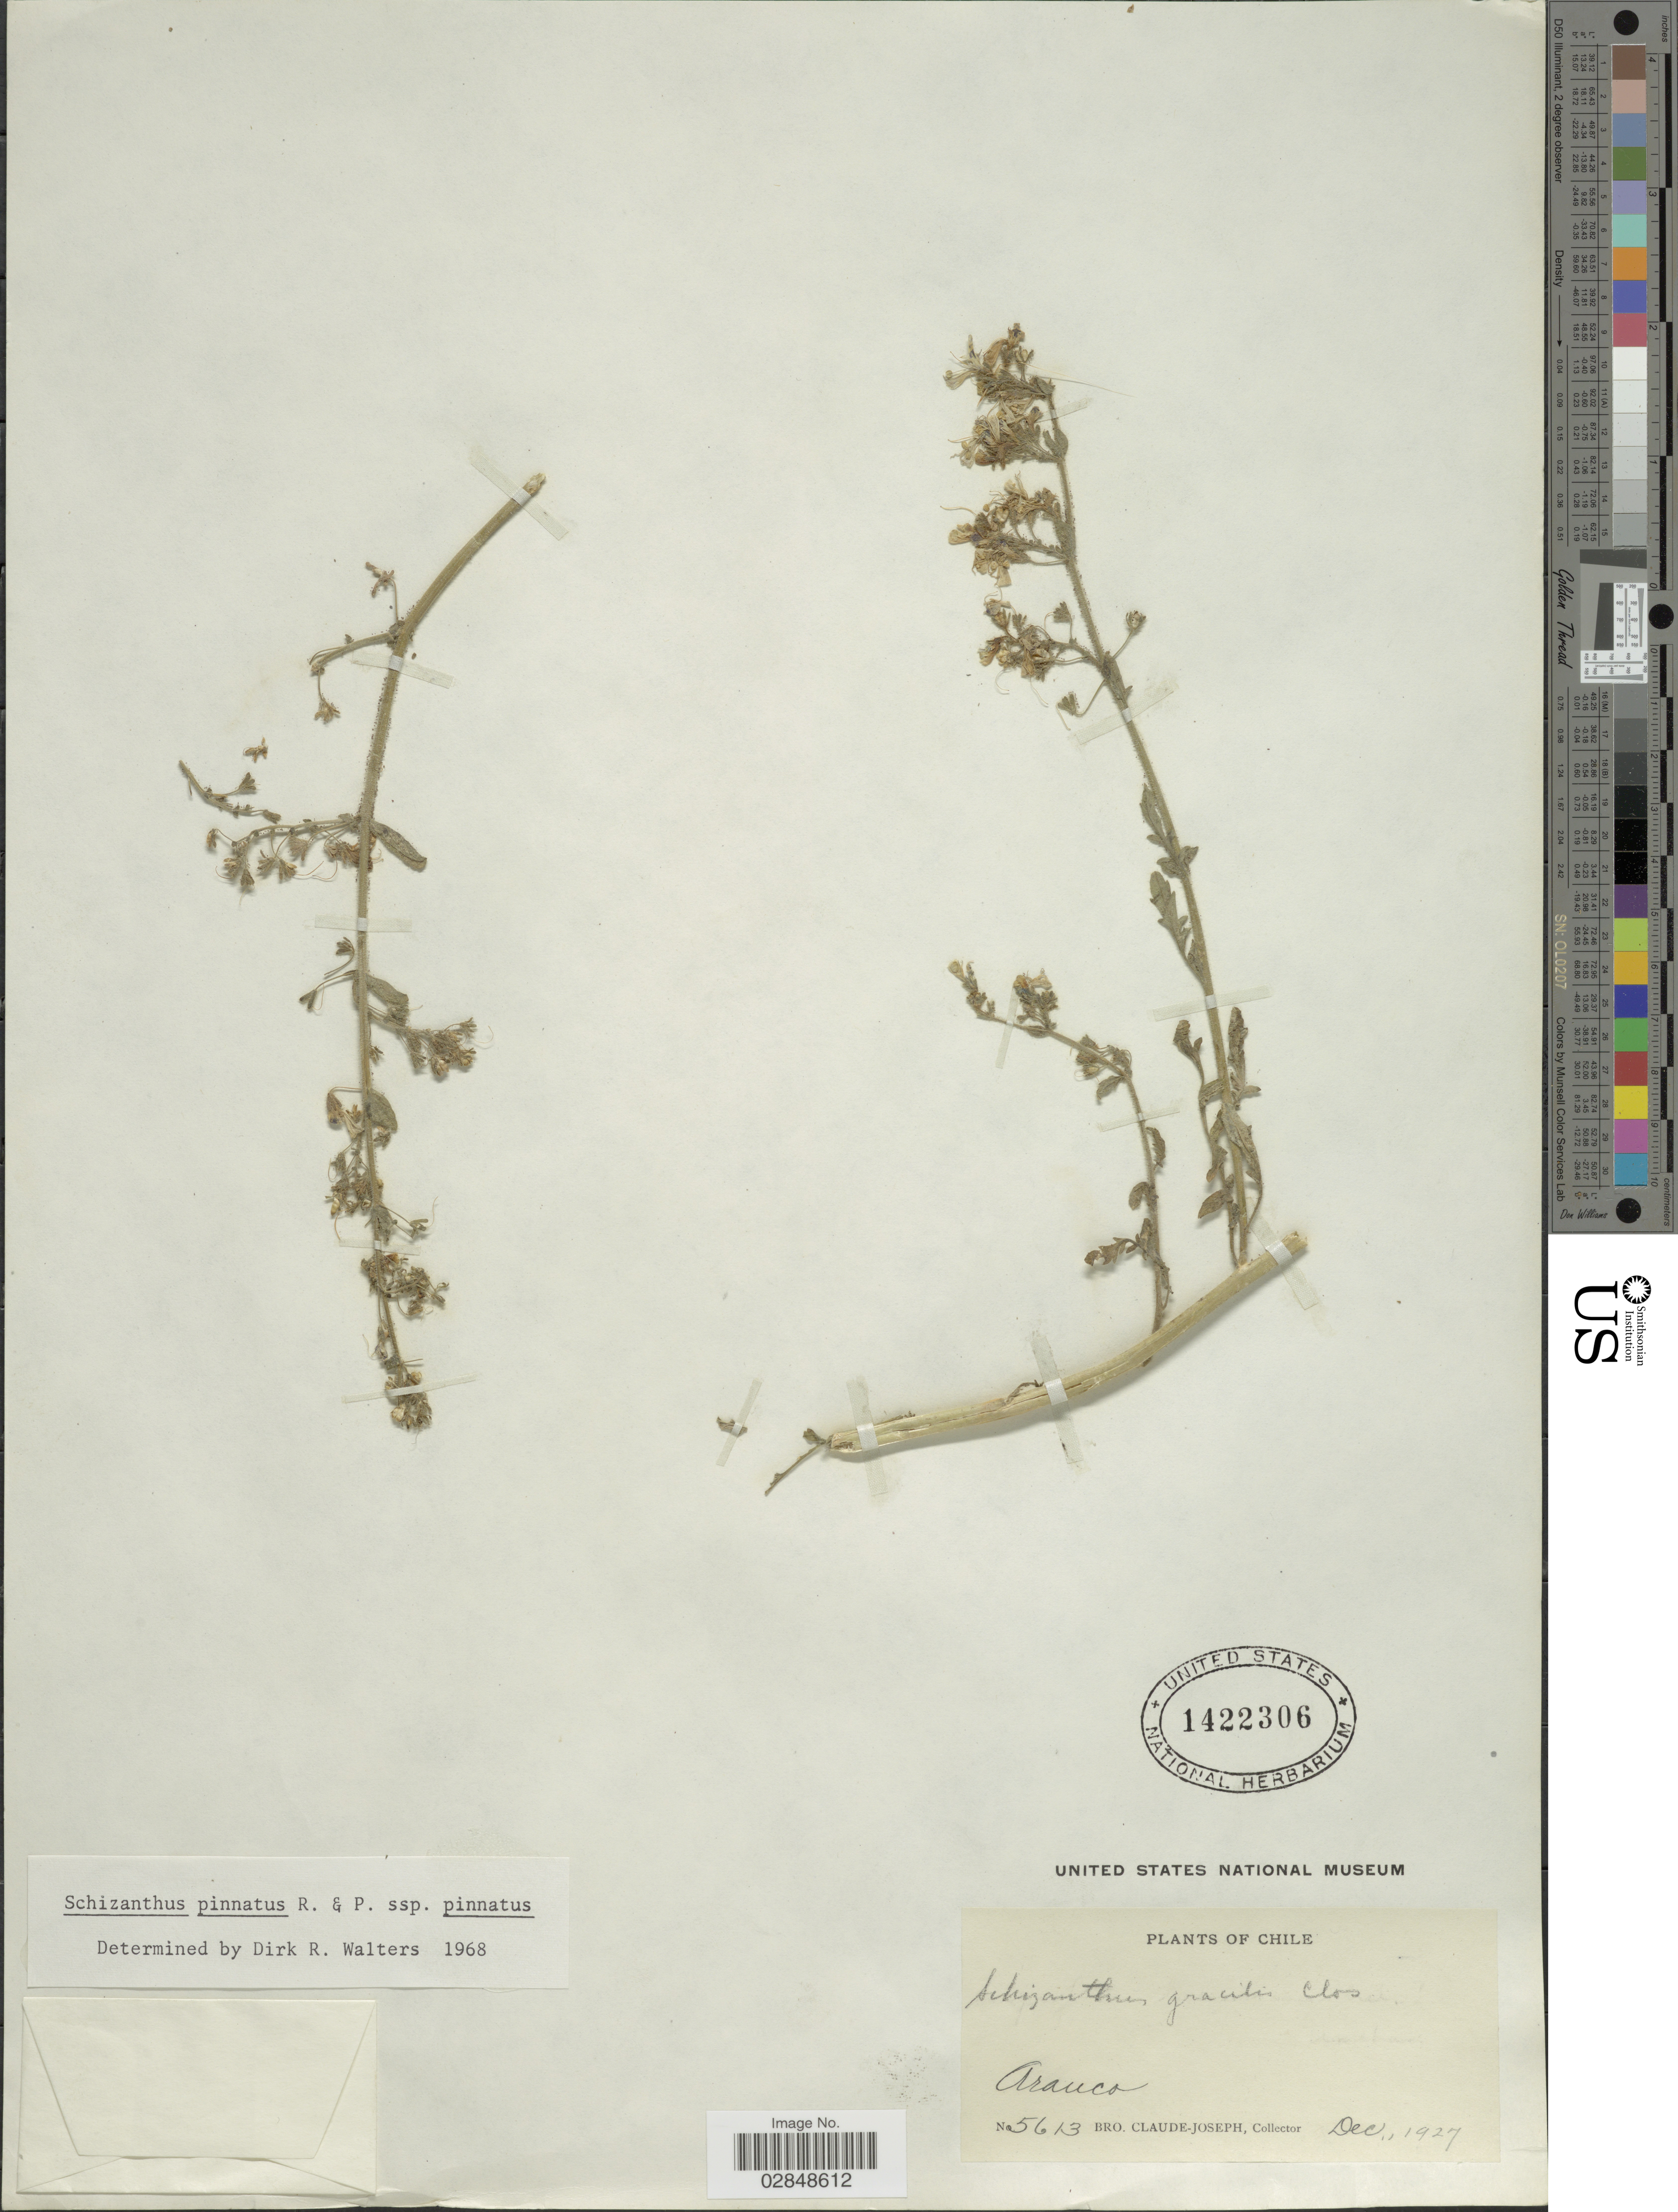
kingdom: Plantae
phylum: Tracheophyta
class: Magnoliopsida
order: Solanales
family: Solanaceae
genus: Schizanthus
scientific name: Schizanthus pinnatus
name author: Ruiz & Pav.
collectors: Bro. Claude-Joseph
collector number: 5613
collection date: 1927-12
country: Chile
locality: Arauco.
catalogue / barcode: US 1422306